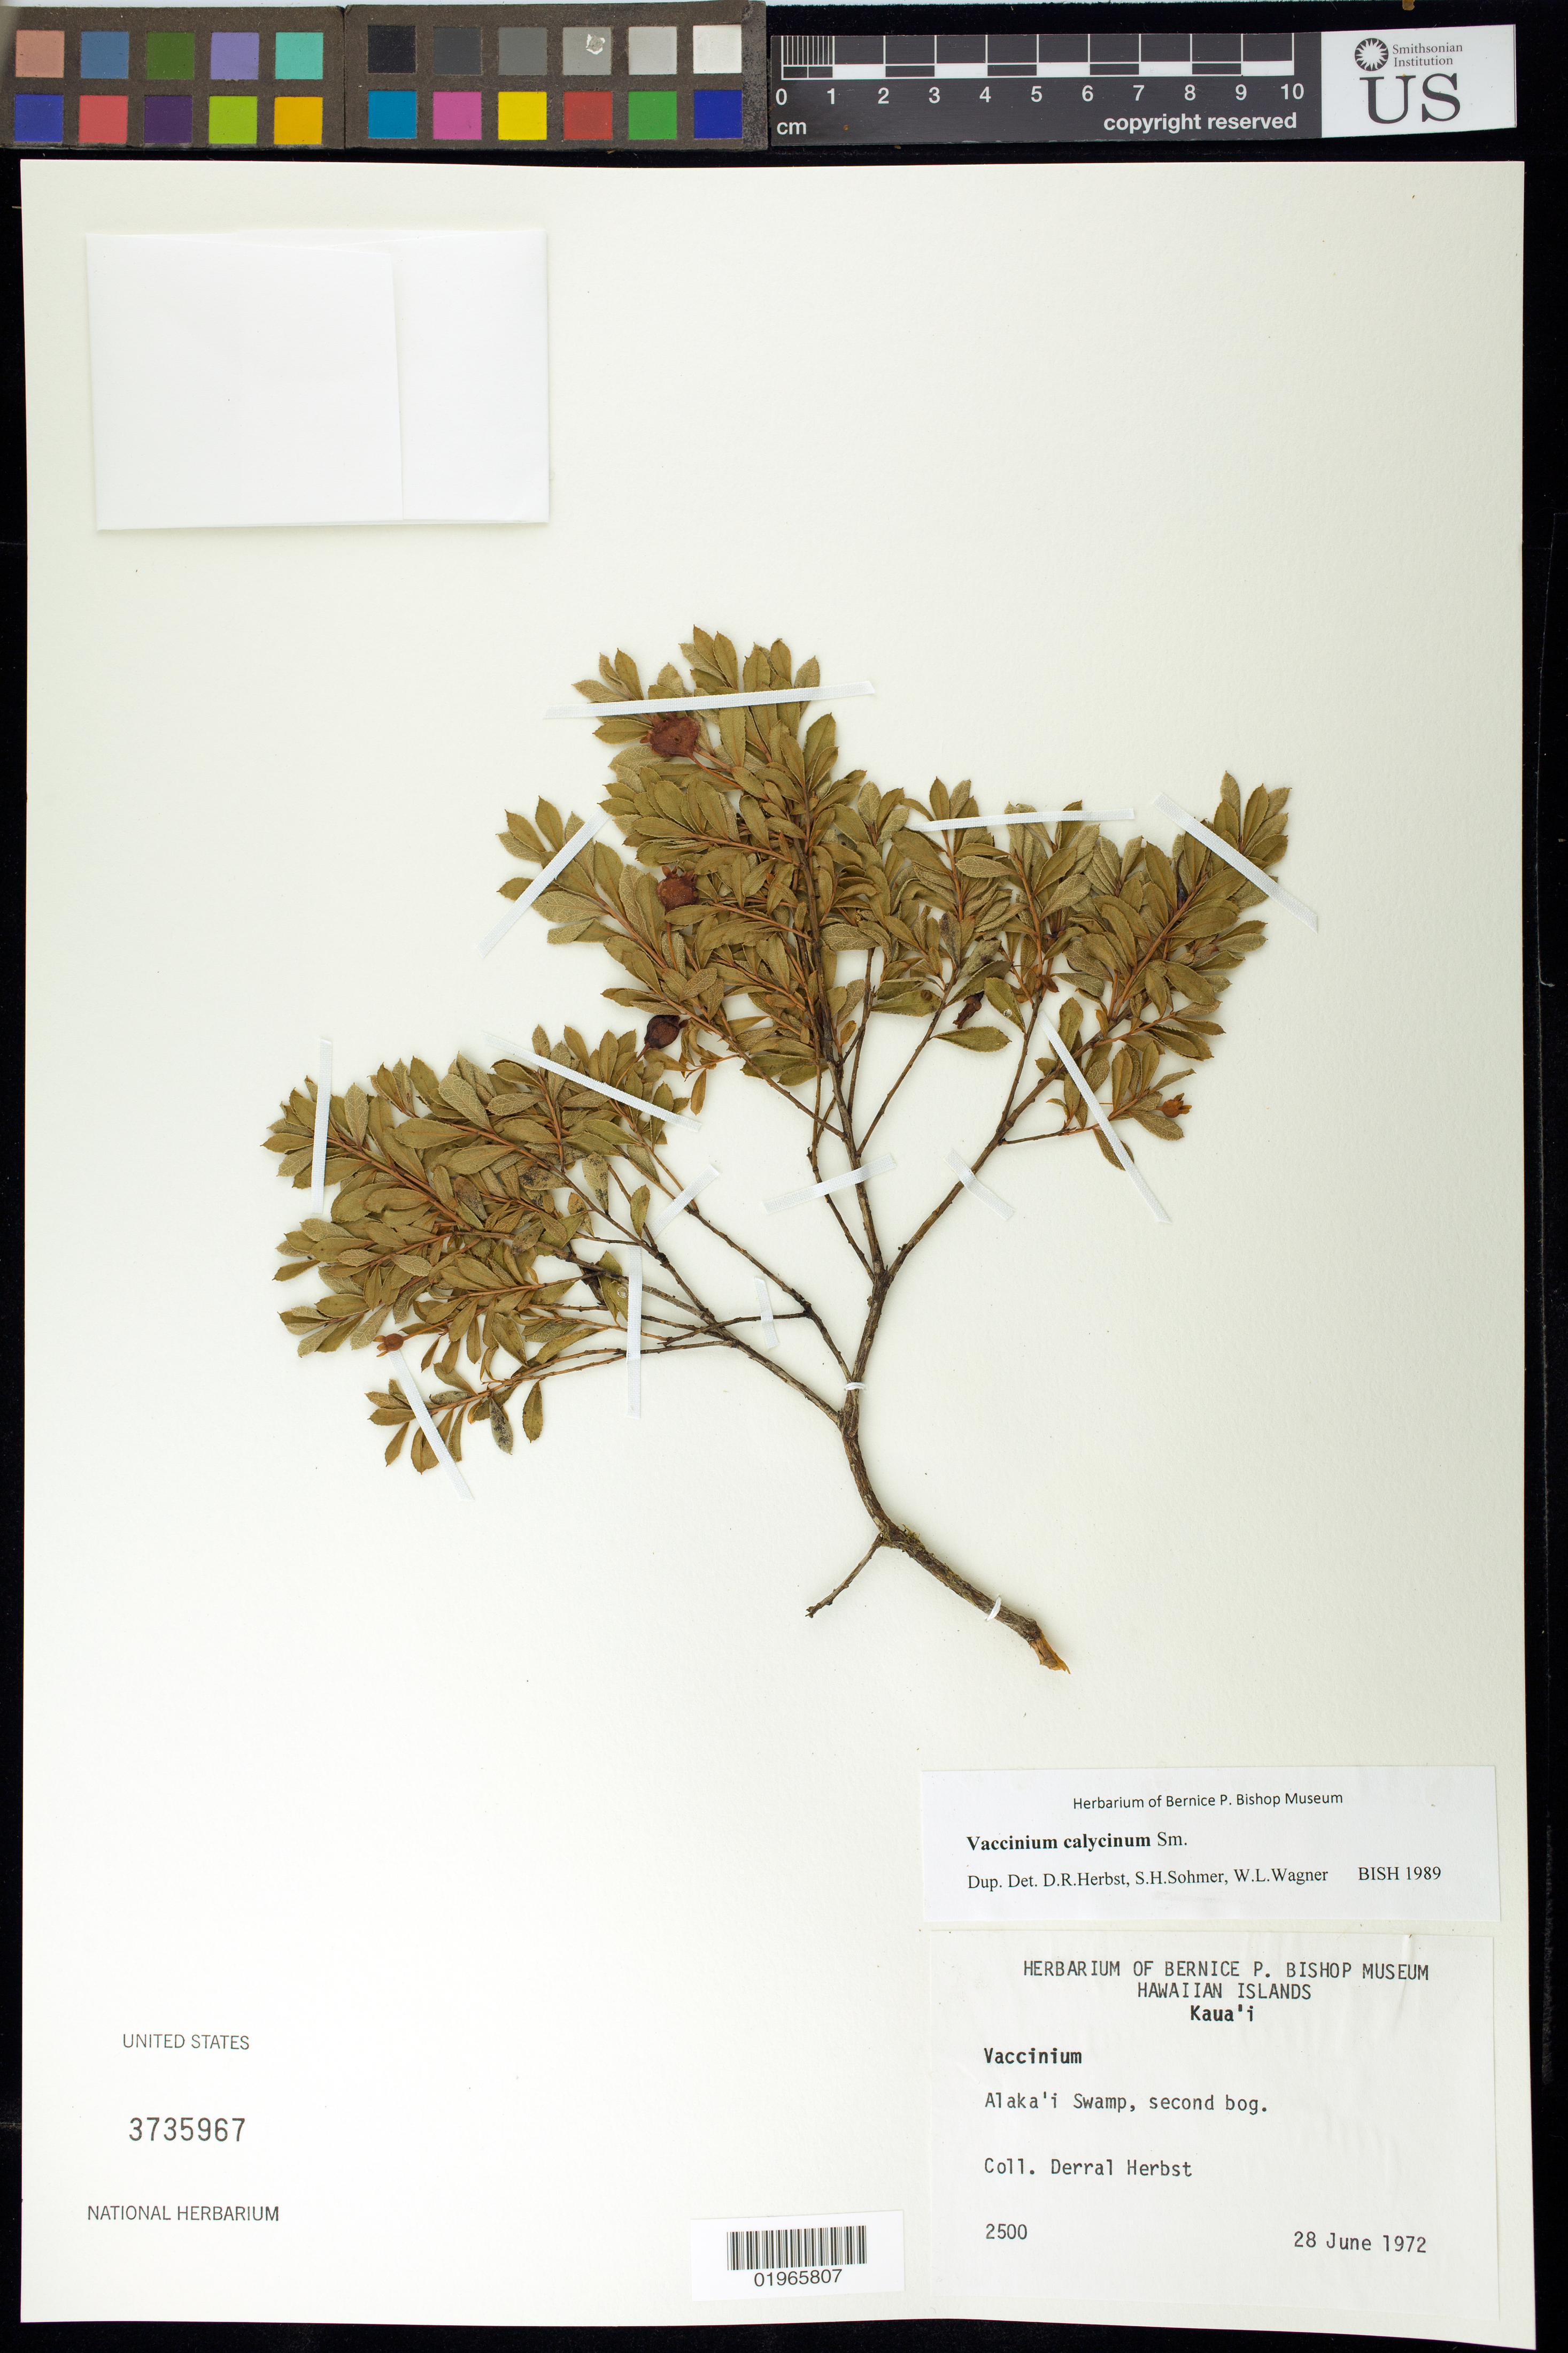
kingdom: Plantae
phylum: Tracheophyta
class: Magnoliopsida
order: Ericales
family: Ericaceae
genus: Vaccinium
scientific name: Vaccinium calycinum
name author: Sm.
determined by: Herbst, D. R.; Sohmer, S. H.; Wagner, W. L.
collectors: D. R. Herbst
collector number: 2500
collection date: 1972-06-28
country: United States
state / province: Hawaii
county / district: Kauai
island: Kaua'i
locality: Alakai Swamp, 2nd bog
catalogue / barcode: US 3735967